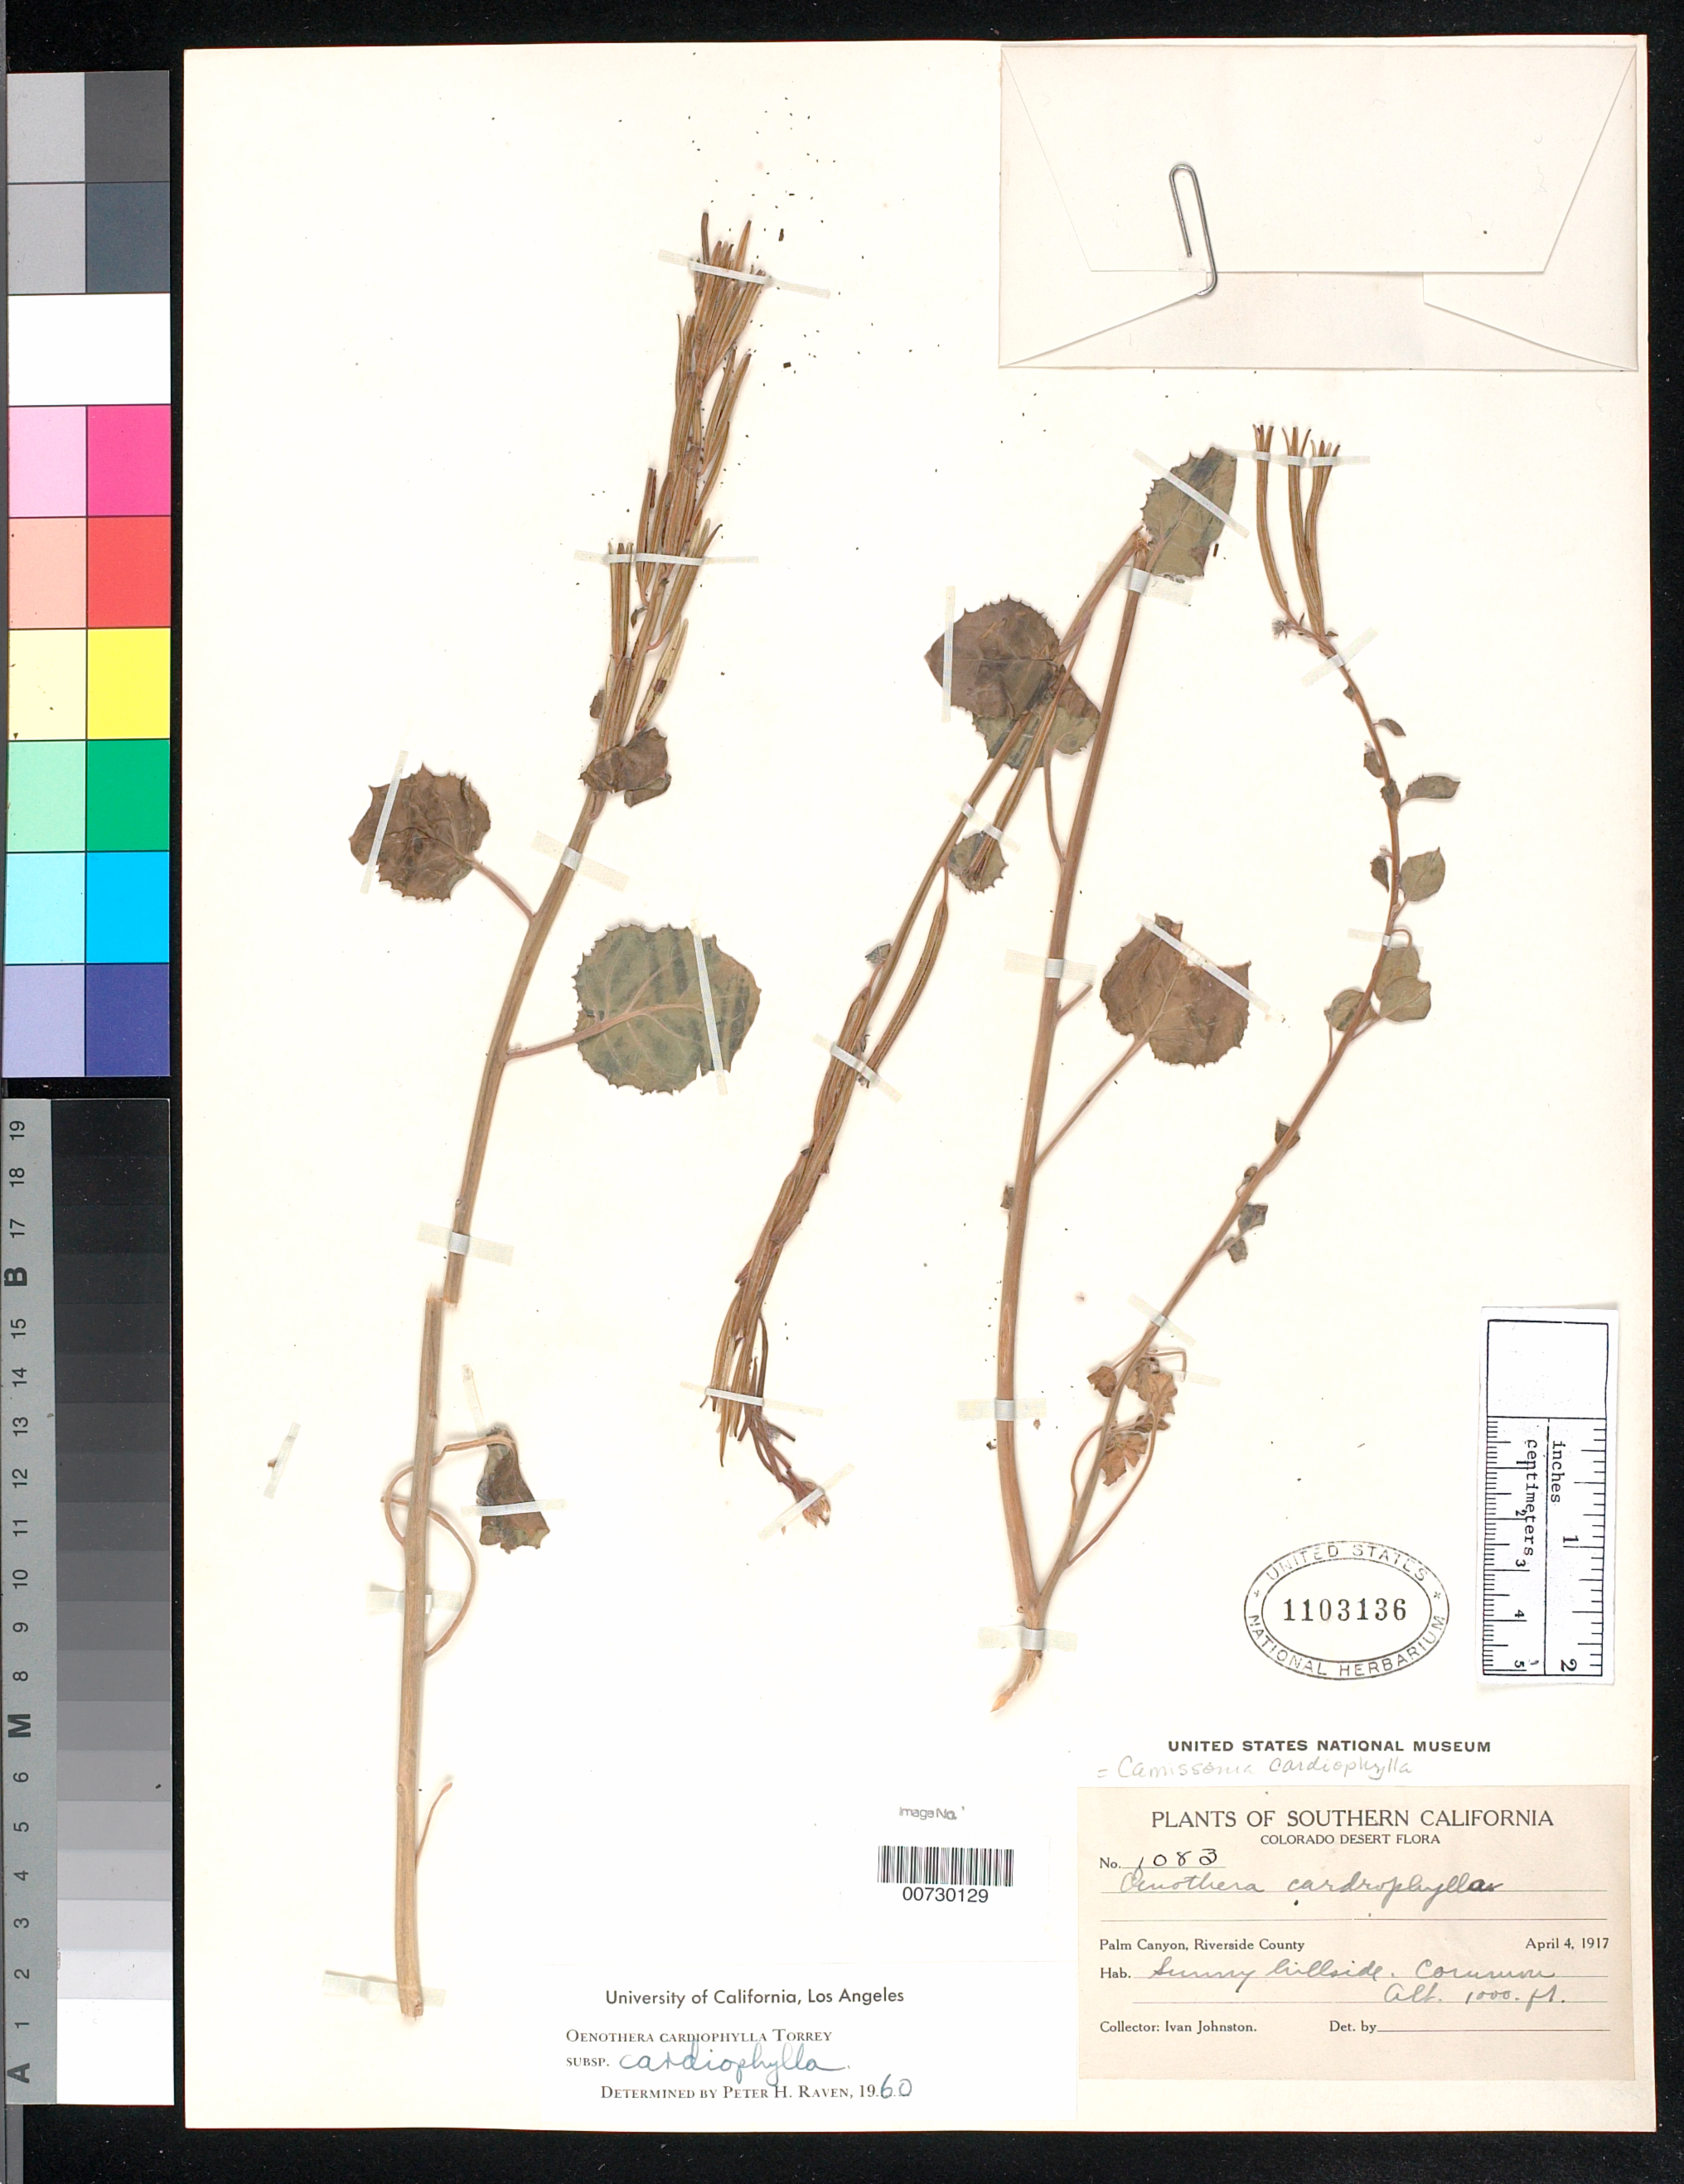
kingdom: Plantae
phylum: Tracheophyta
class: Magnoliopsida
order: Myrtales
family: Onagraceae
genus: Camissonia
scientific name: Camissonia claviformis subsp. peirsonii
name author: (Munz) P.H. Raven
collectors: I. Johnston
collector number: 1083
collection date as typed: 4 Apr 1917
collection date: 1917-04-04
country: United States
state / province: California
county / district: Riverside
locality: Palm Canyon.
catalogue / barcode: US 1103136